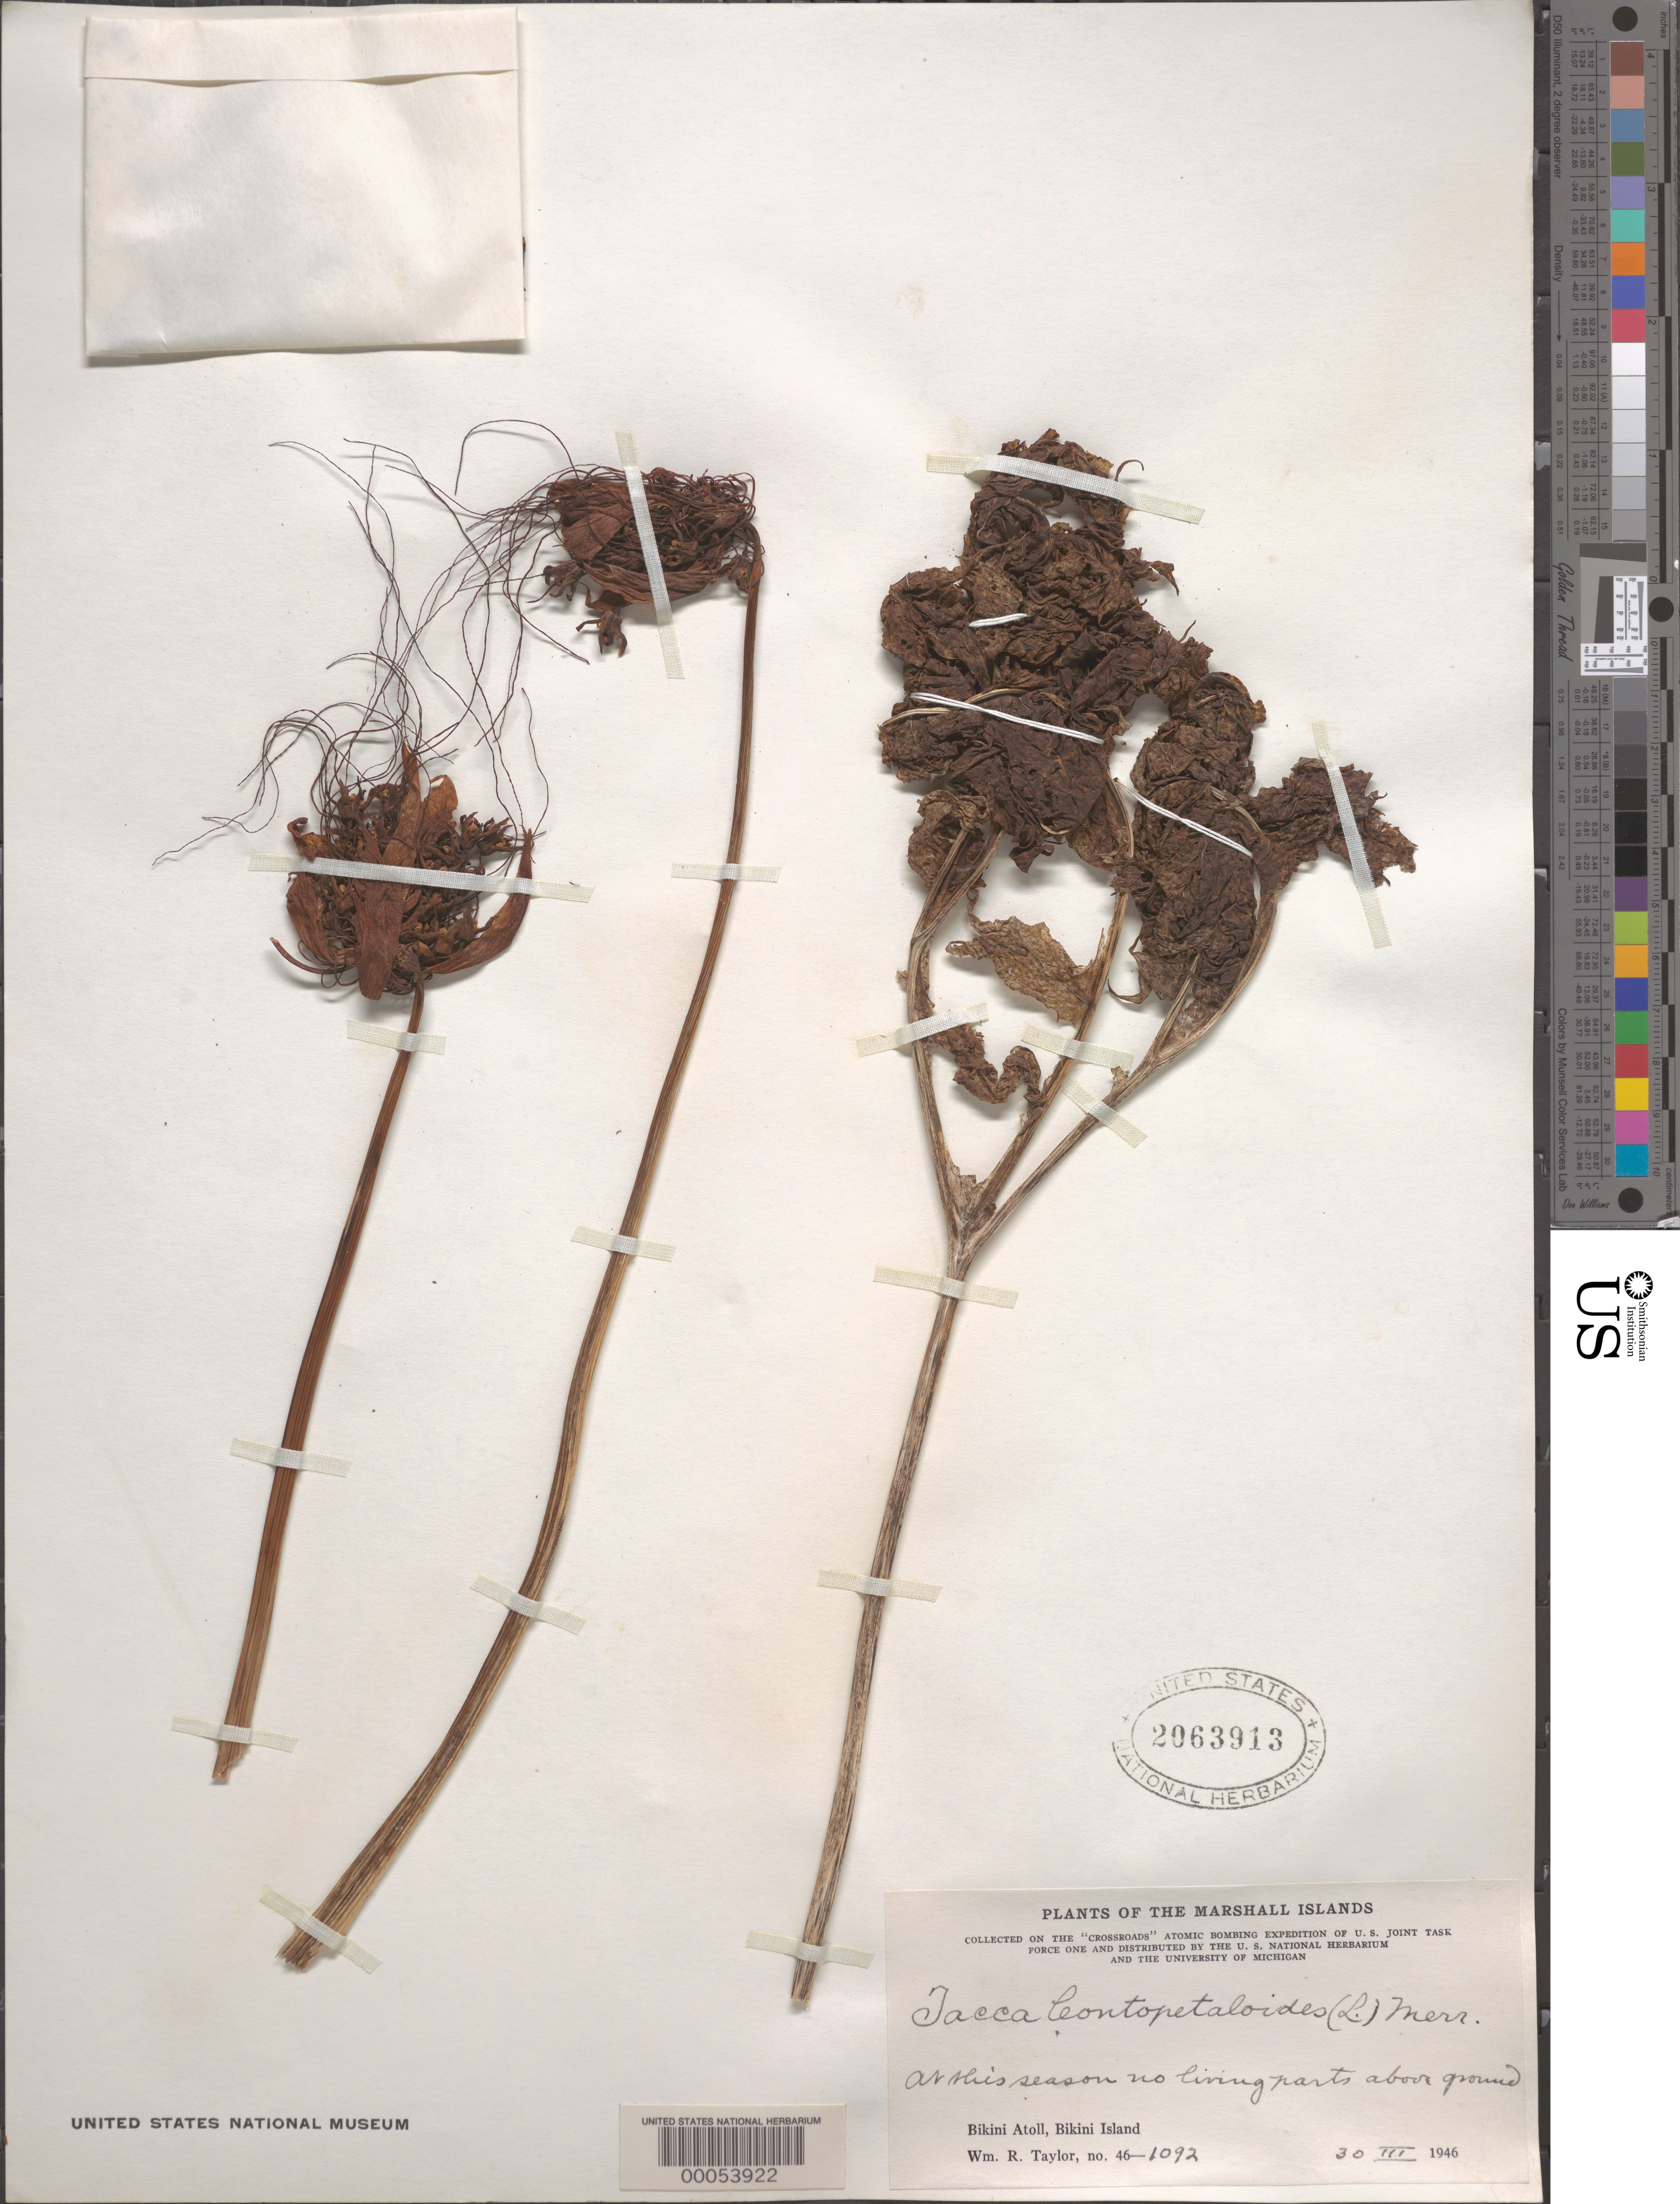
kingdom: Plantae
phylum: Tracheophyta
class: Liliopsida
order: Dioscoreales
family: Dioscoreaceae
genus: Tacca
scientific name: Tacca leontopetaloides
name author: (L.) Kuntze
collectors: W. R. Taylor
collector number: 46-1092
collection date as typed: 30 Mar 1946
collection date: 1946-03-30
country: Marshall Islands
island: Bikini Atoll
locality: Bikini Islet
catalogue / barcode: US 2063913